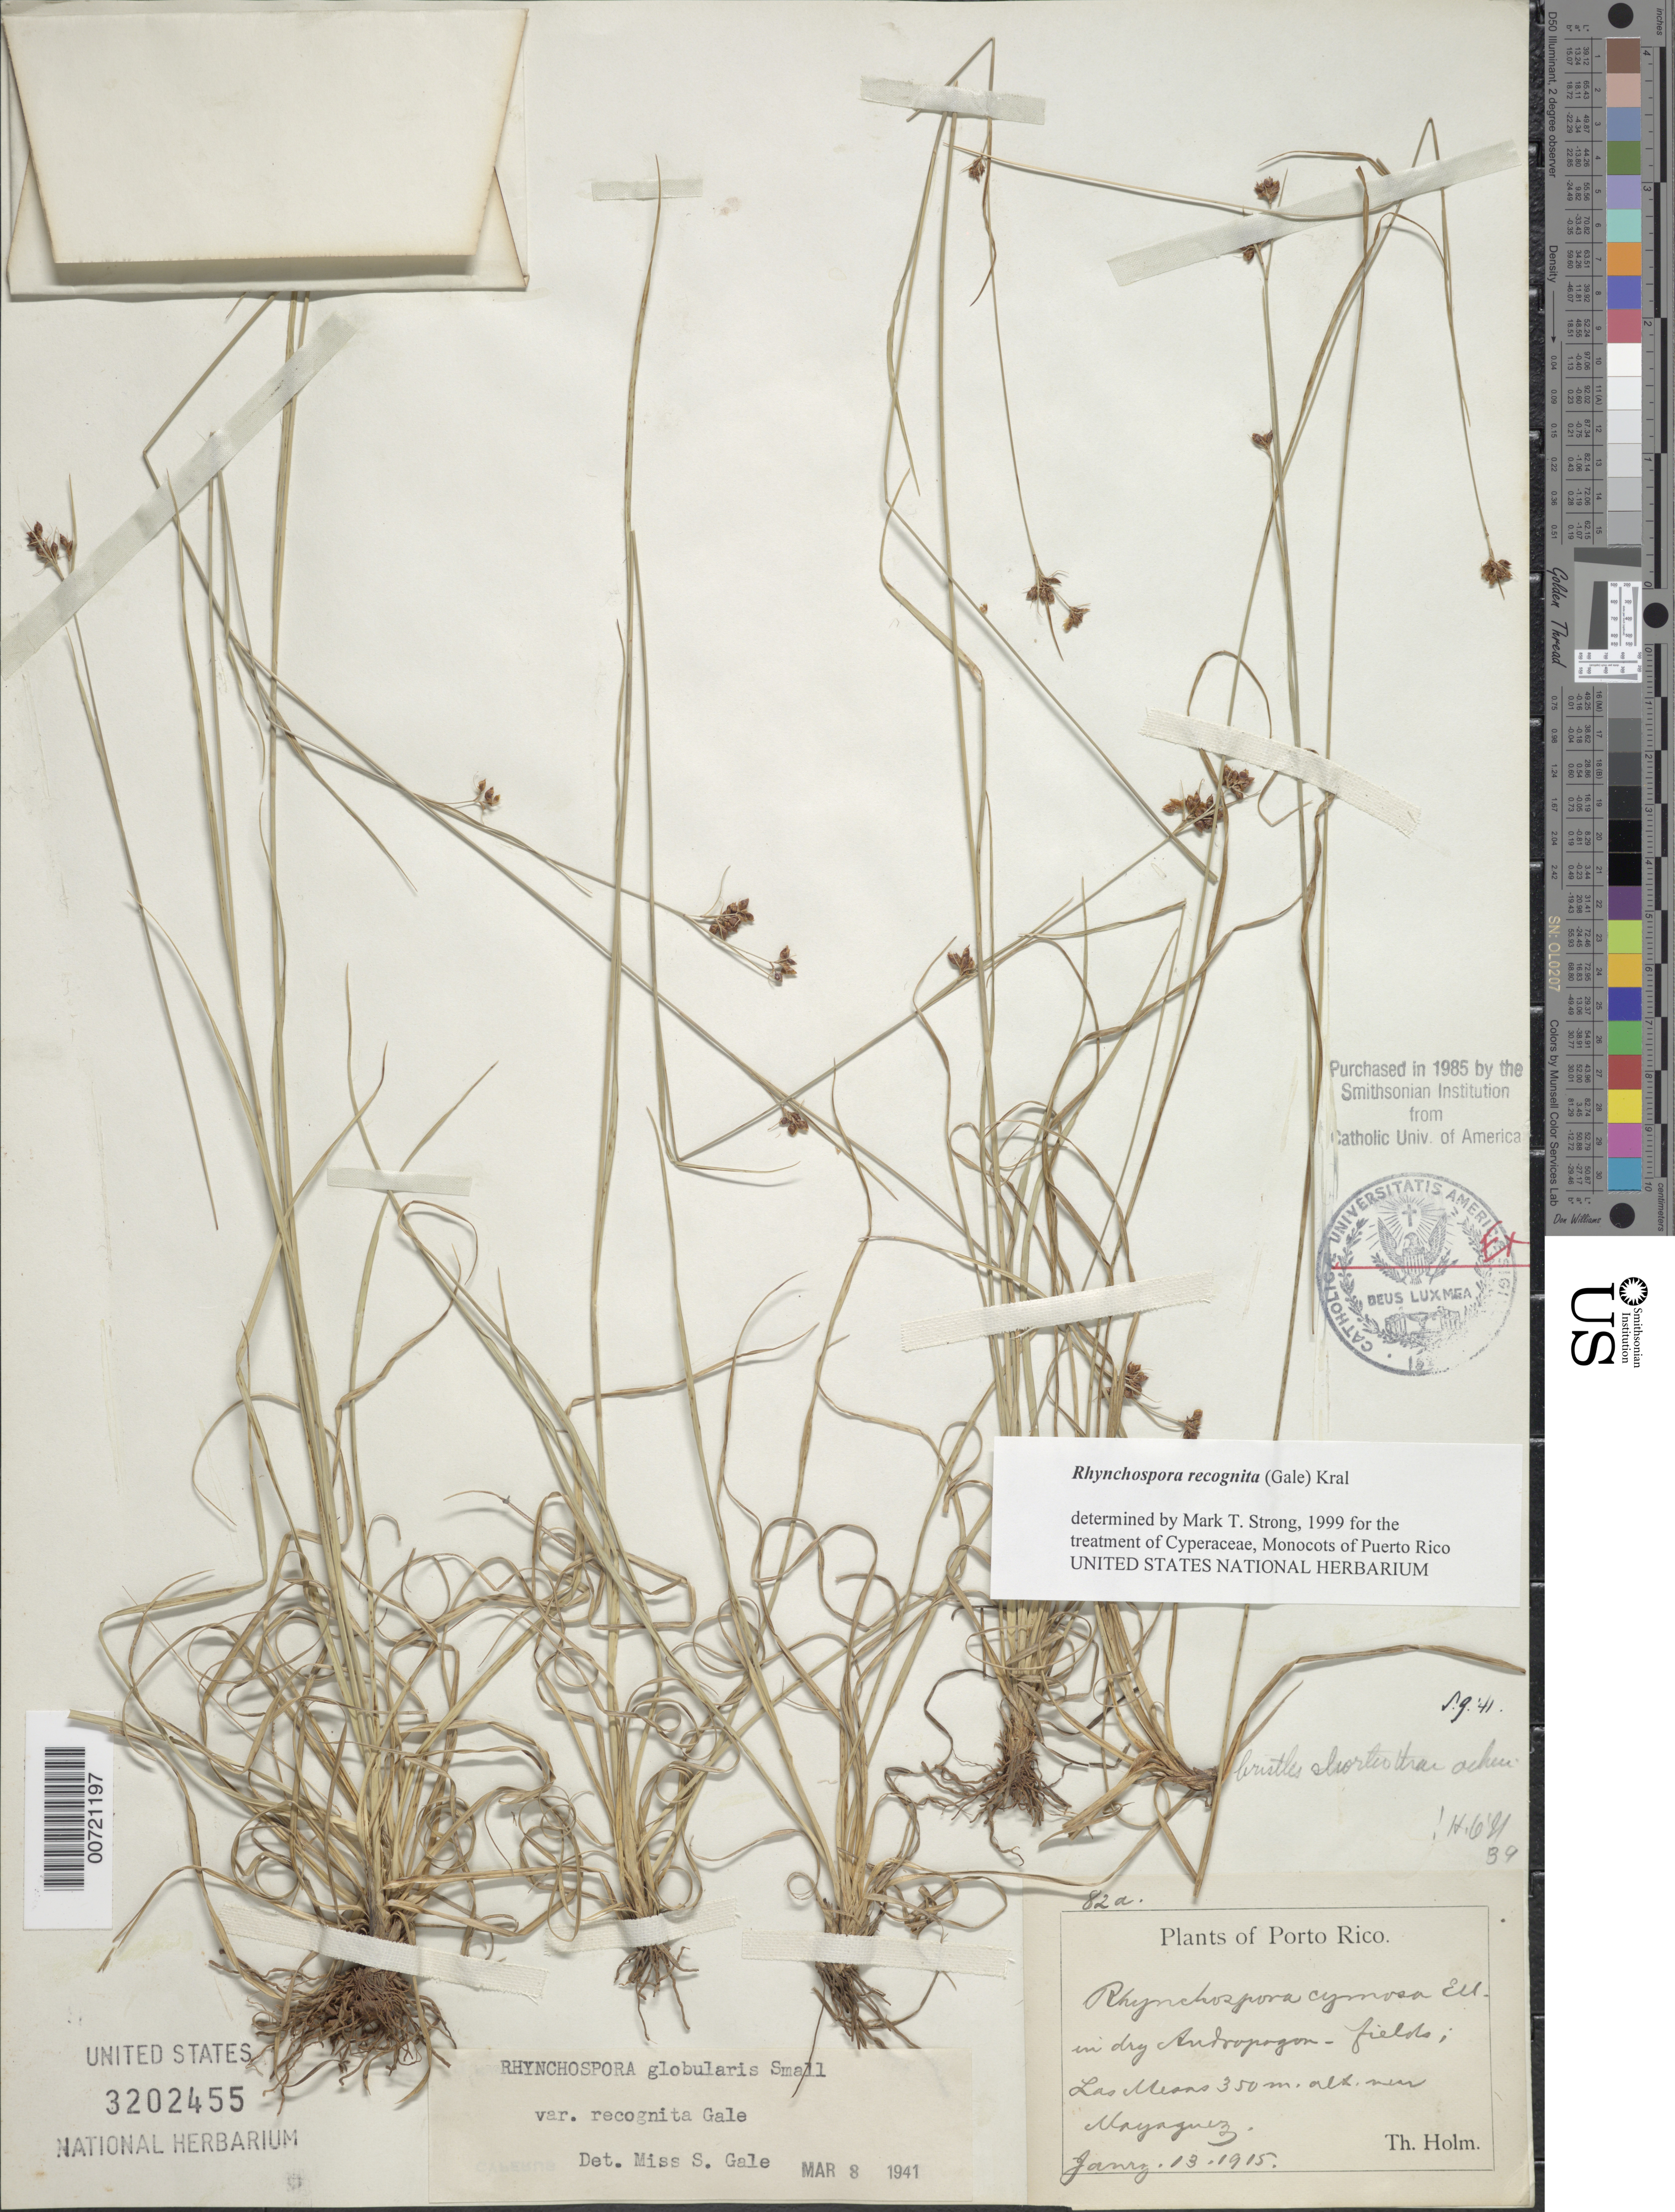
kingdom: Plantae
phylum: Tracheophyta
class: Liliopsida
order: Poales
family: Cyperaceae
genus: Rhynchospora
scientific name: Rhynchospora recognita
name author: (Gale) Kral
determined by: Strong, M. T., (US), Smithsonian Institution - National Museum of Natural History (UNITED STATES)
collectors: H. T. Holm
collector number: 82a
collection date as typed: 13 Jan 1915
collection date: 1915-01-13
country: Puerto Rico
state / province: Mayagüez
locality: Las Mesas near Mayagüez.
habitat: In dry Andropogon fields.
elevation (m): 350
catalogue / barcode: US 3202455